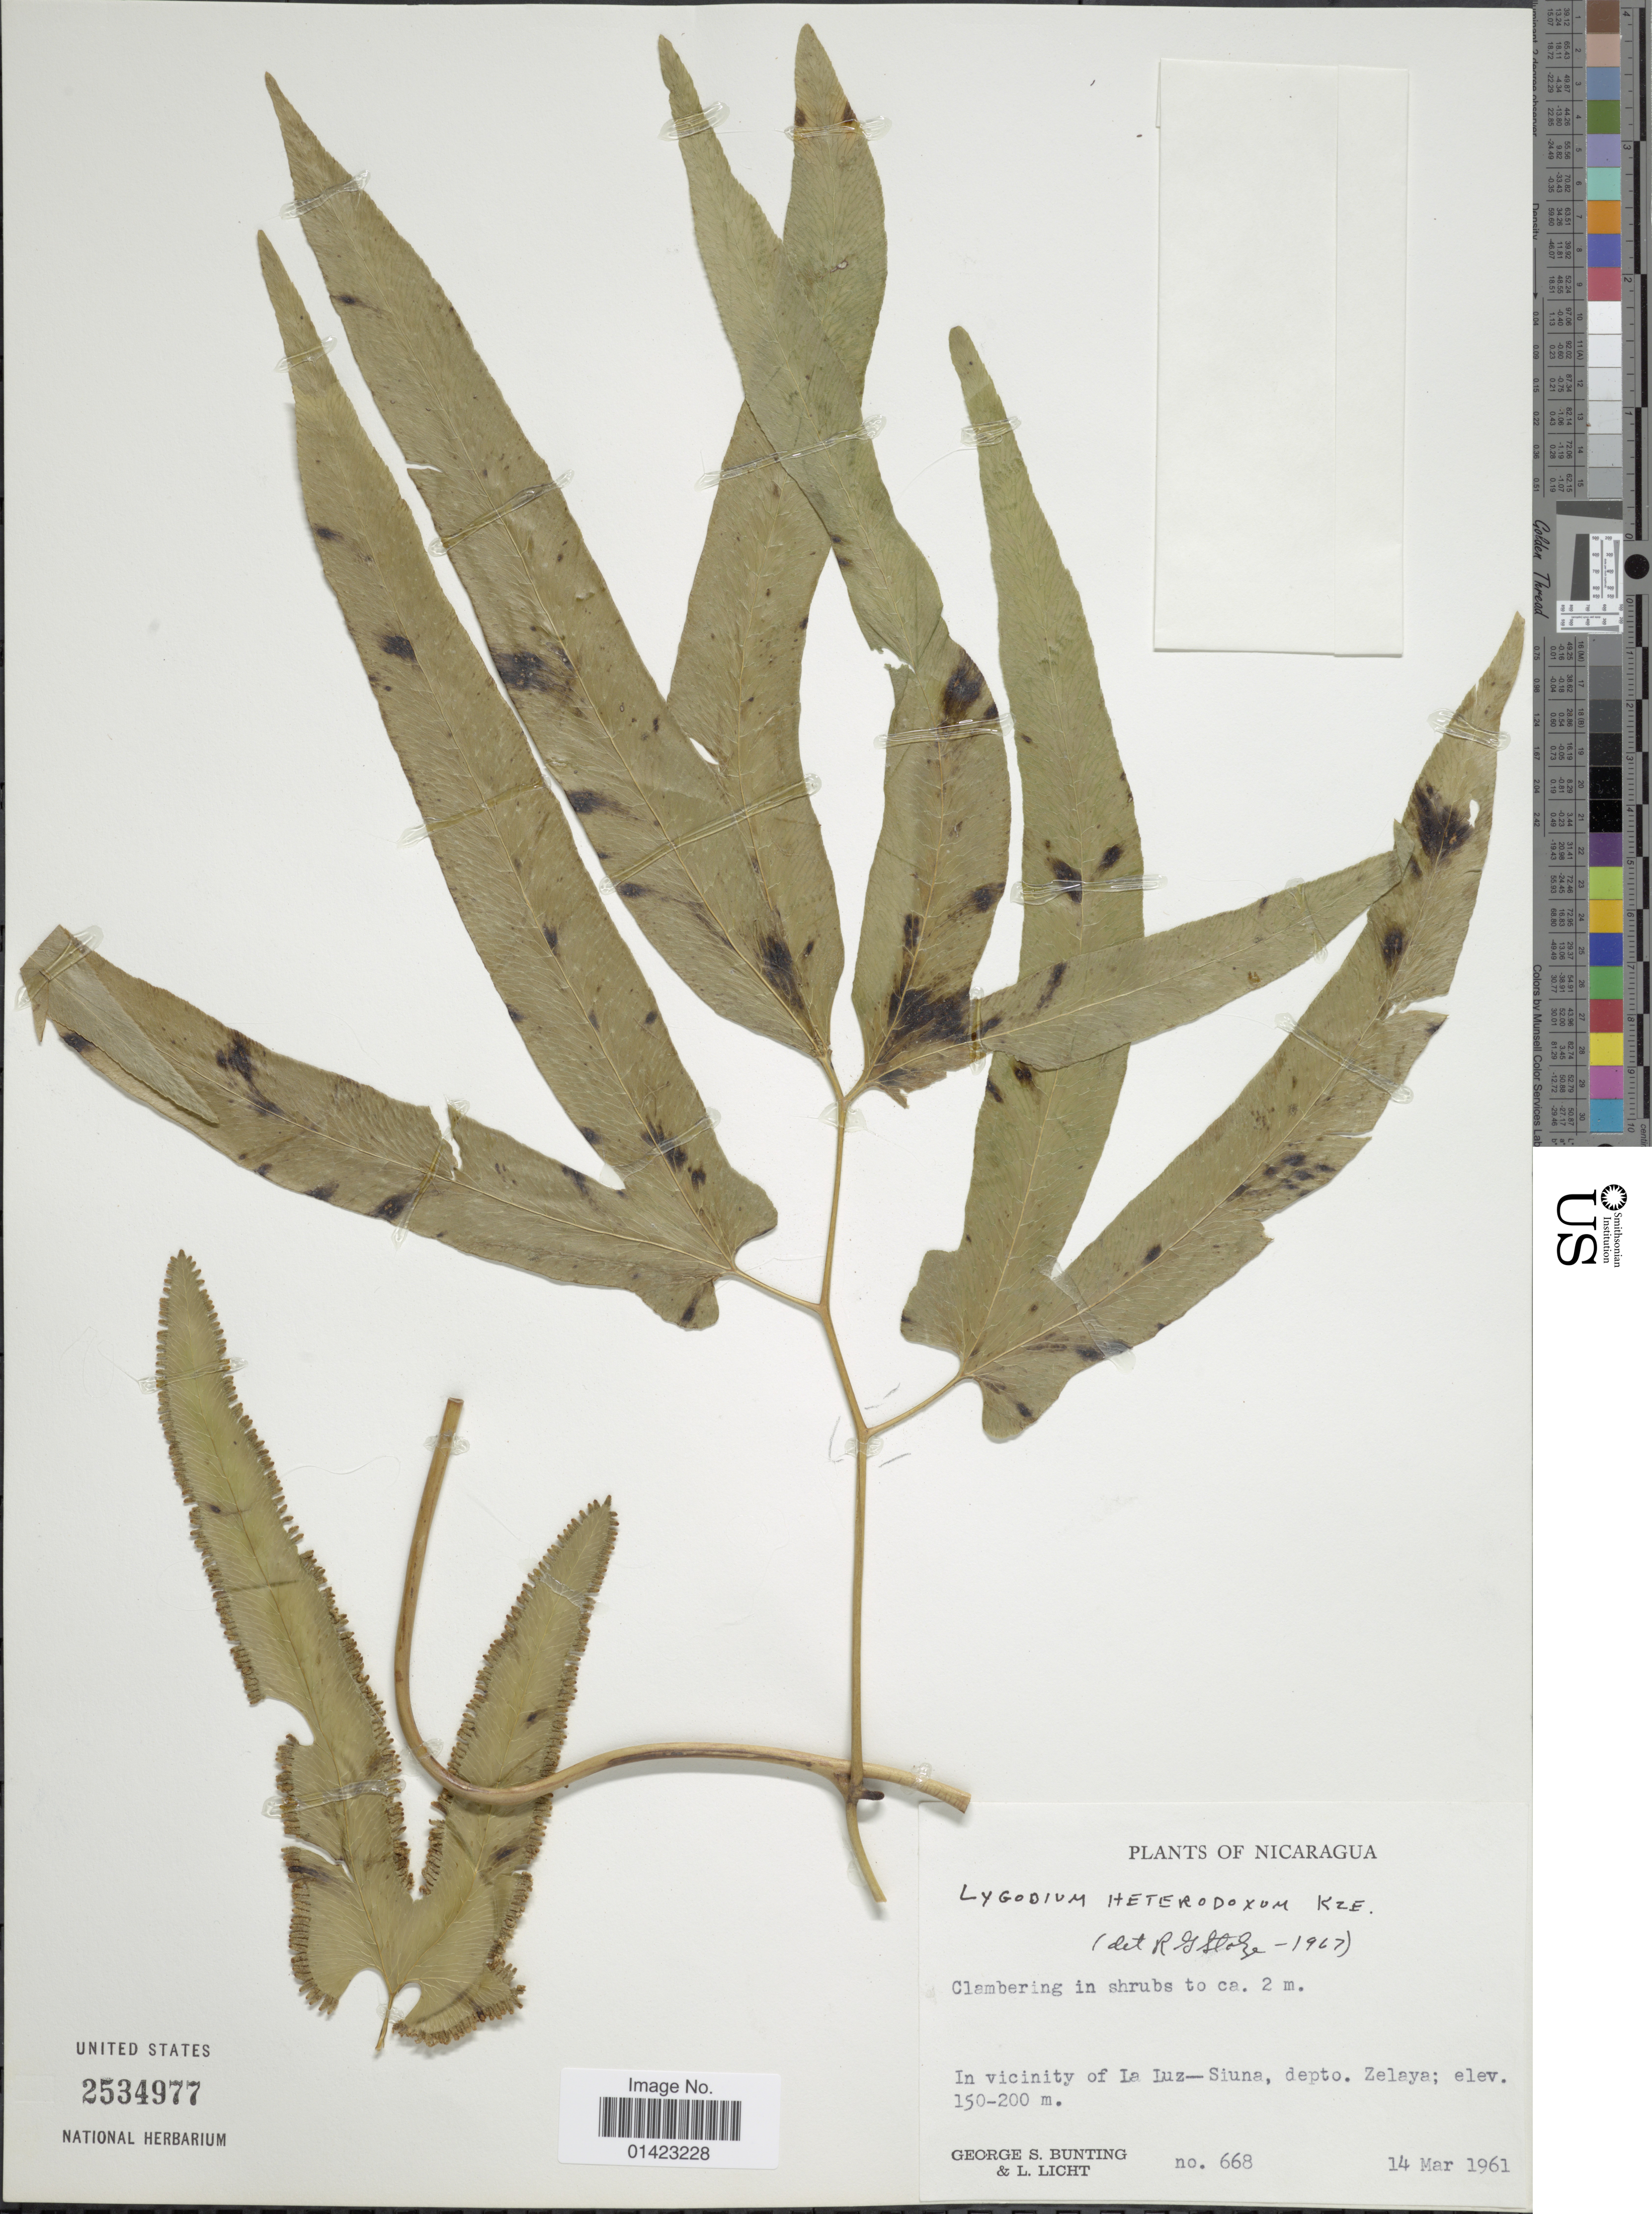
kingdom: Plantae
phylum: Tracheophyta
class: Polypodiopsida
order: Schizaeales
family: Lygodiaceae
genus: Lygodium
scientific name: Lygodium heterodoxum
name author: Kunze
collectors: G. S. Bunting & L. Licht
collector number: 668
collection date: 1961-03-14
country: Nicaragua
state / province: Atlantico Norte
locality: In vicinity of La Luz-Siuna, depto. Zelaya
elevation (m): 150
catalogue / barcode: US 2534977